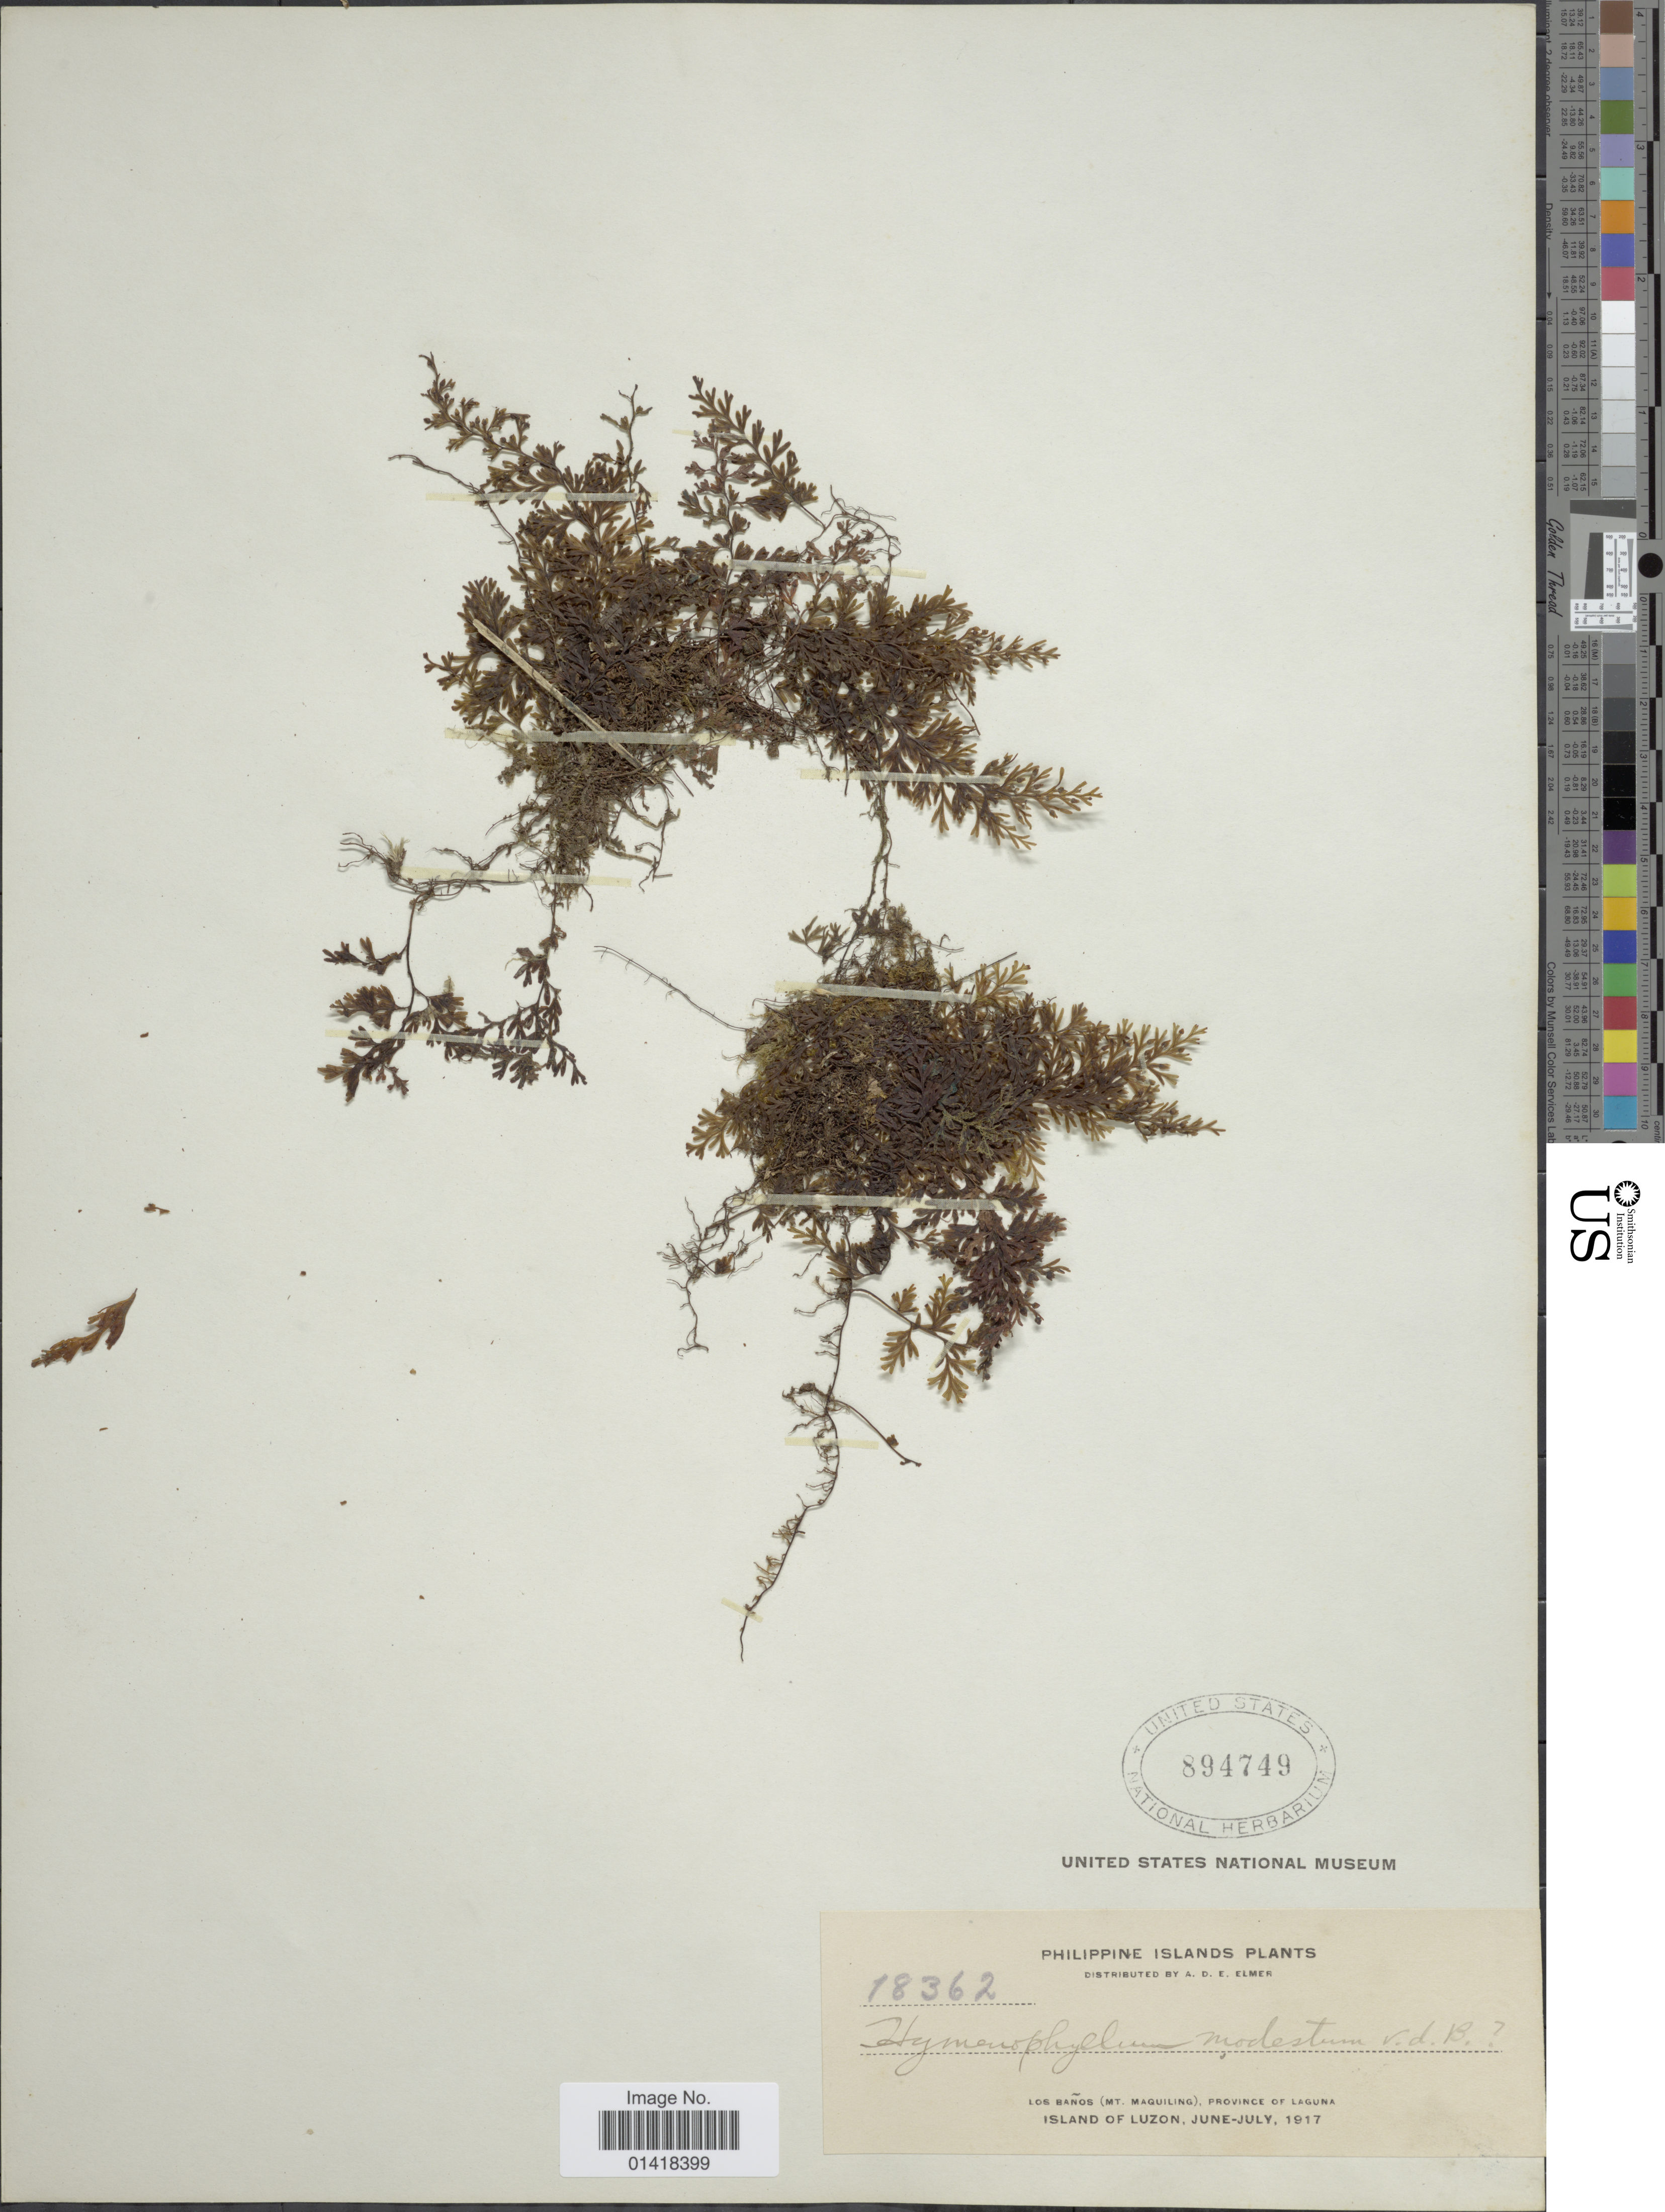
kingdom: Plantae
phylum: Tracheophyta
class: Polypodiopsida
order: Hymenophyllales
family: Hymenophyllaceae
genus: Hymenophyllum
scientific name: Hymenophyllum modestum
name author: Bosch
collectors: A. D. E. Elmer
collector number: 18362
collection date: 1917-06/1917-07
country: Philippines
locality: Philipine. Islands. Los Banos (Mt. Maguiling). Province of Laguna. Island of Luzon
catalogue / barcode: US 894749